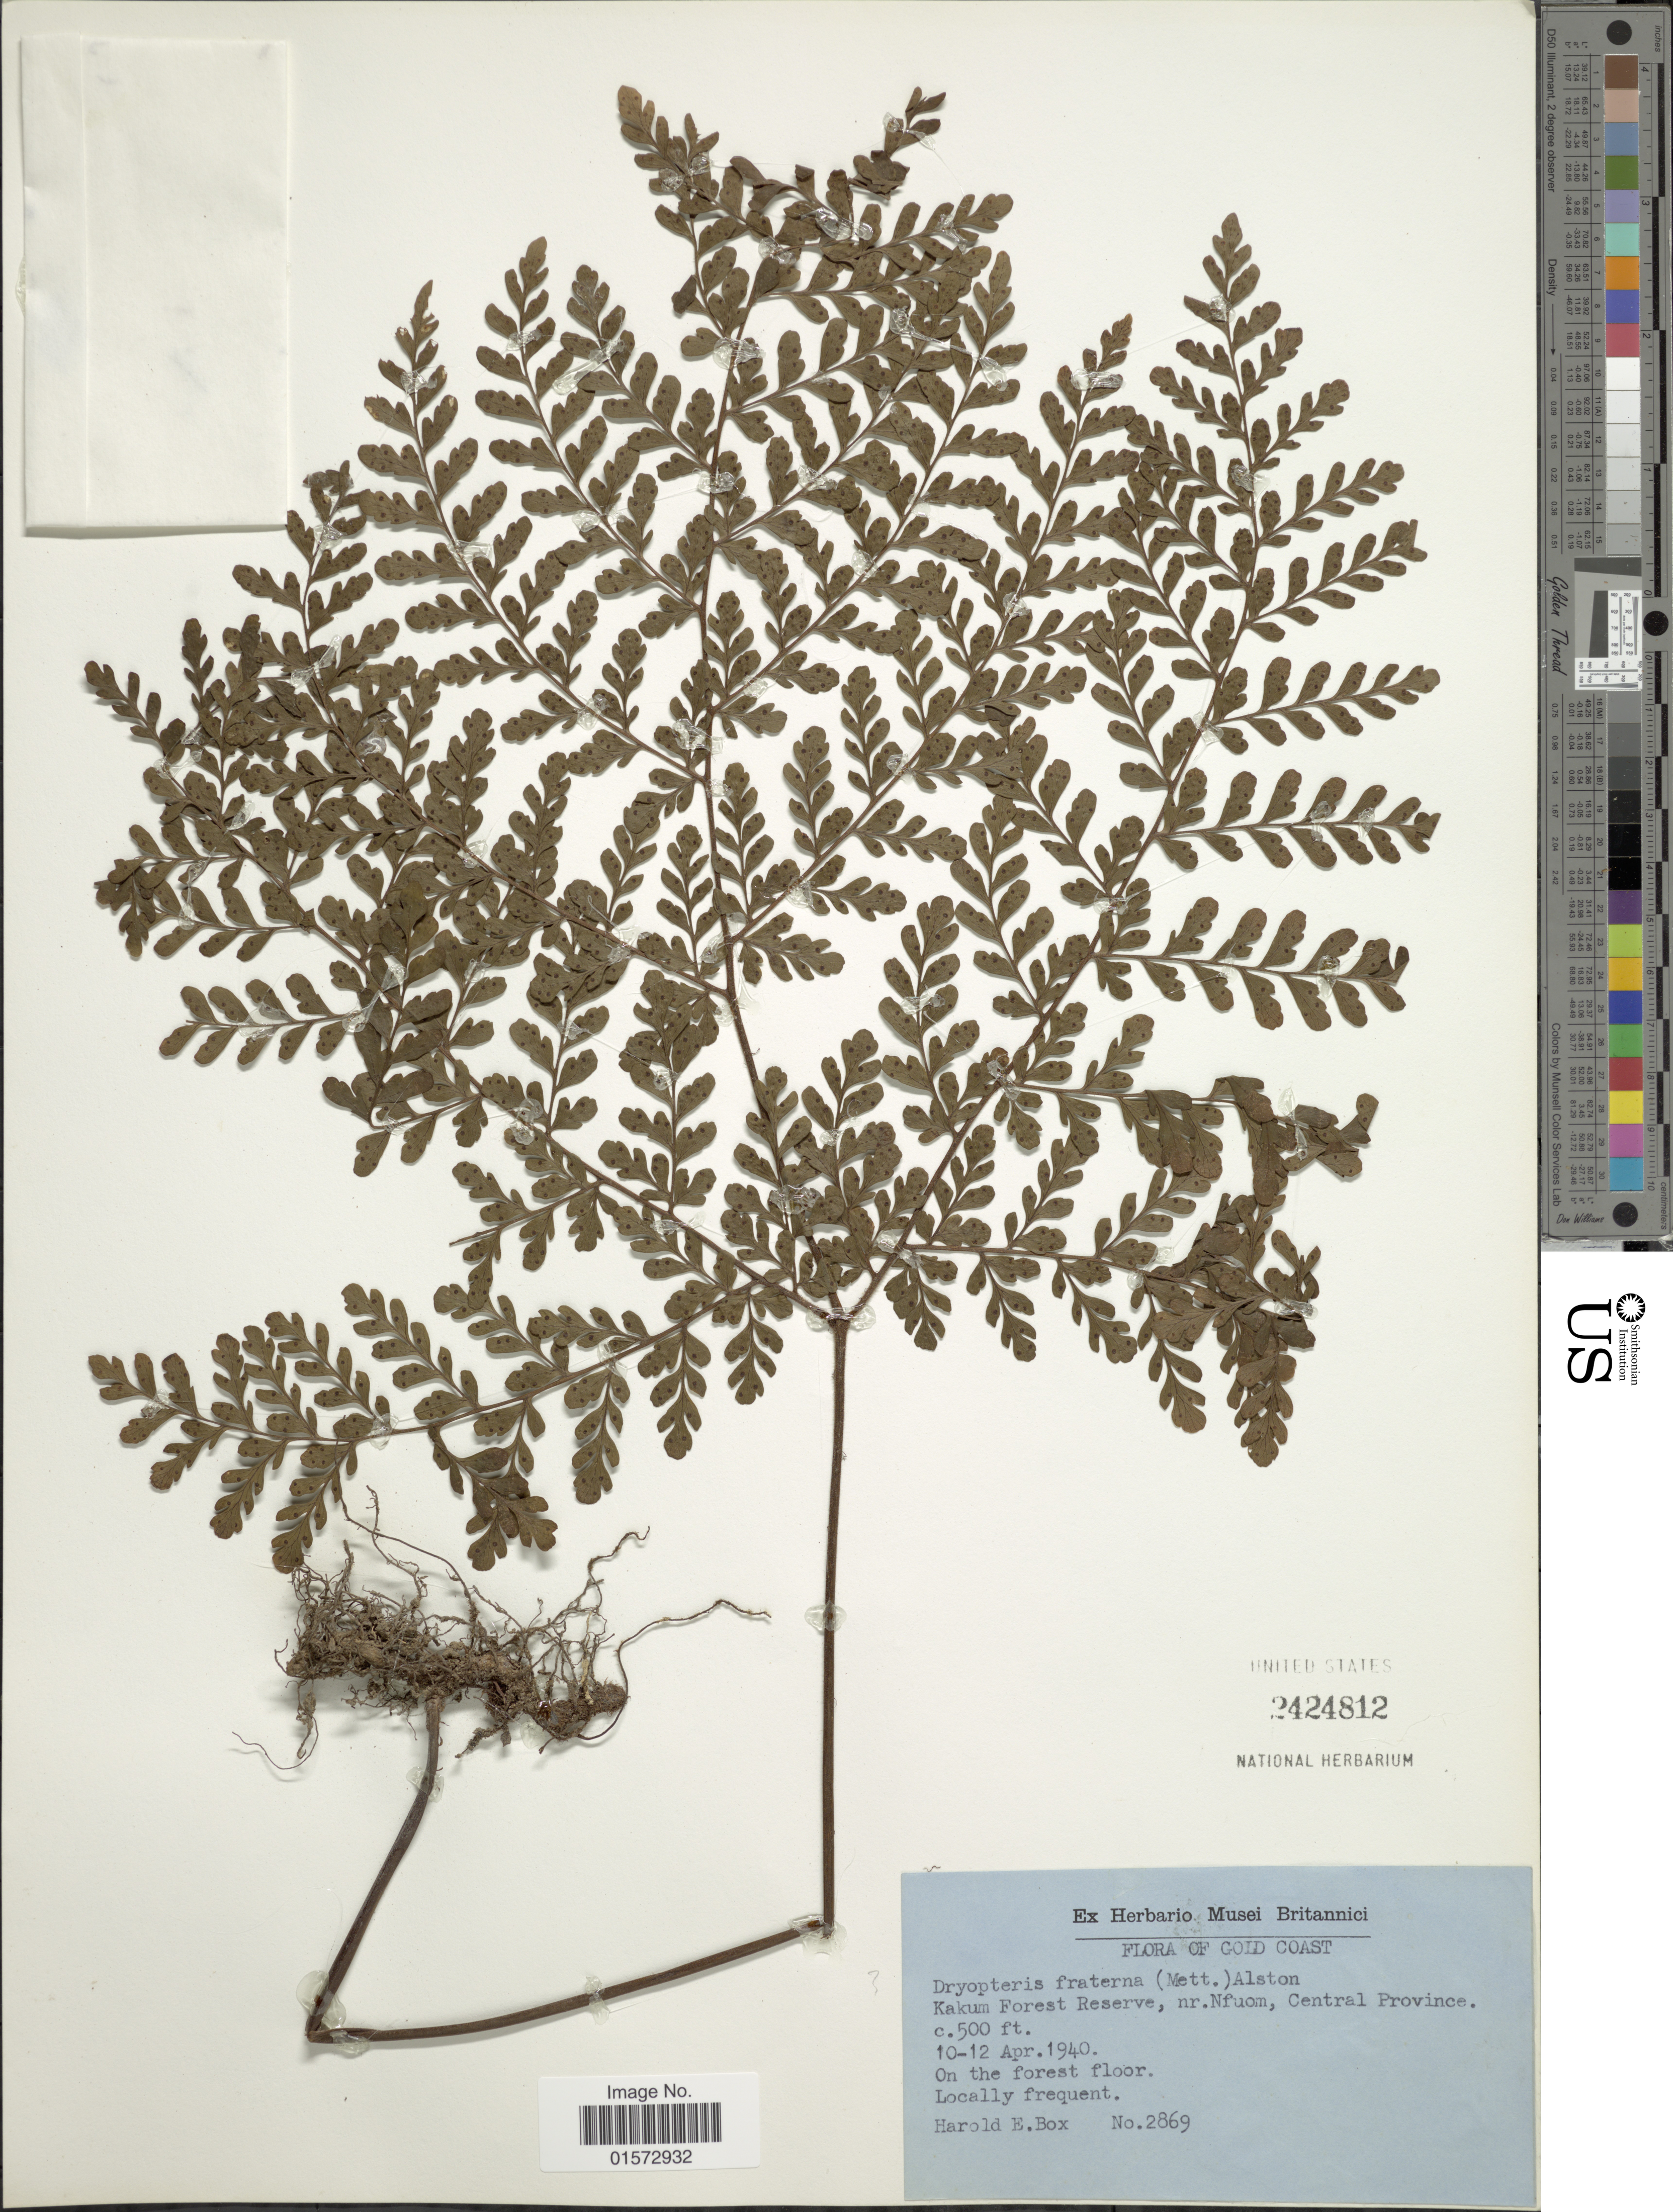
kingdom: Plantae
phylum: Tracheophyta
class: Polypodiopsida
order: Polypodiales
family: Tectariaceae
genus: Triplophyllum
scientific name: Triplophyllum speciosum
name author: (Mett. ex Kuhn)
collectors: H. E. Box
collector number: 2869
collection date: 1940-04-10/1940-04-12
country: Ghana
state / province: Central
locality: Gold Coast, Kakum Forest Reserve, nr. Nfuom, Central Province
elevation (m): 152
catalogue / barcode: US 2424812